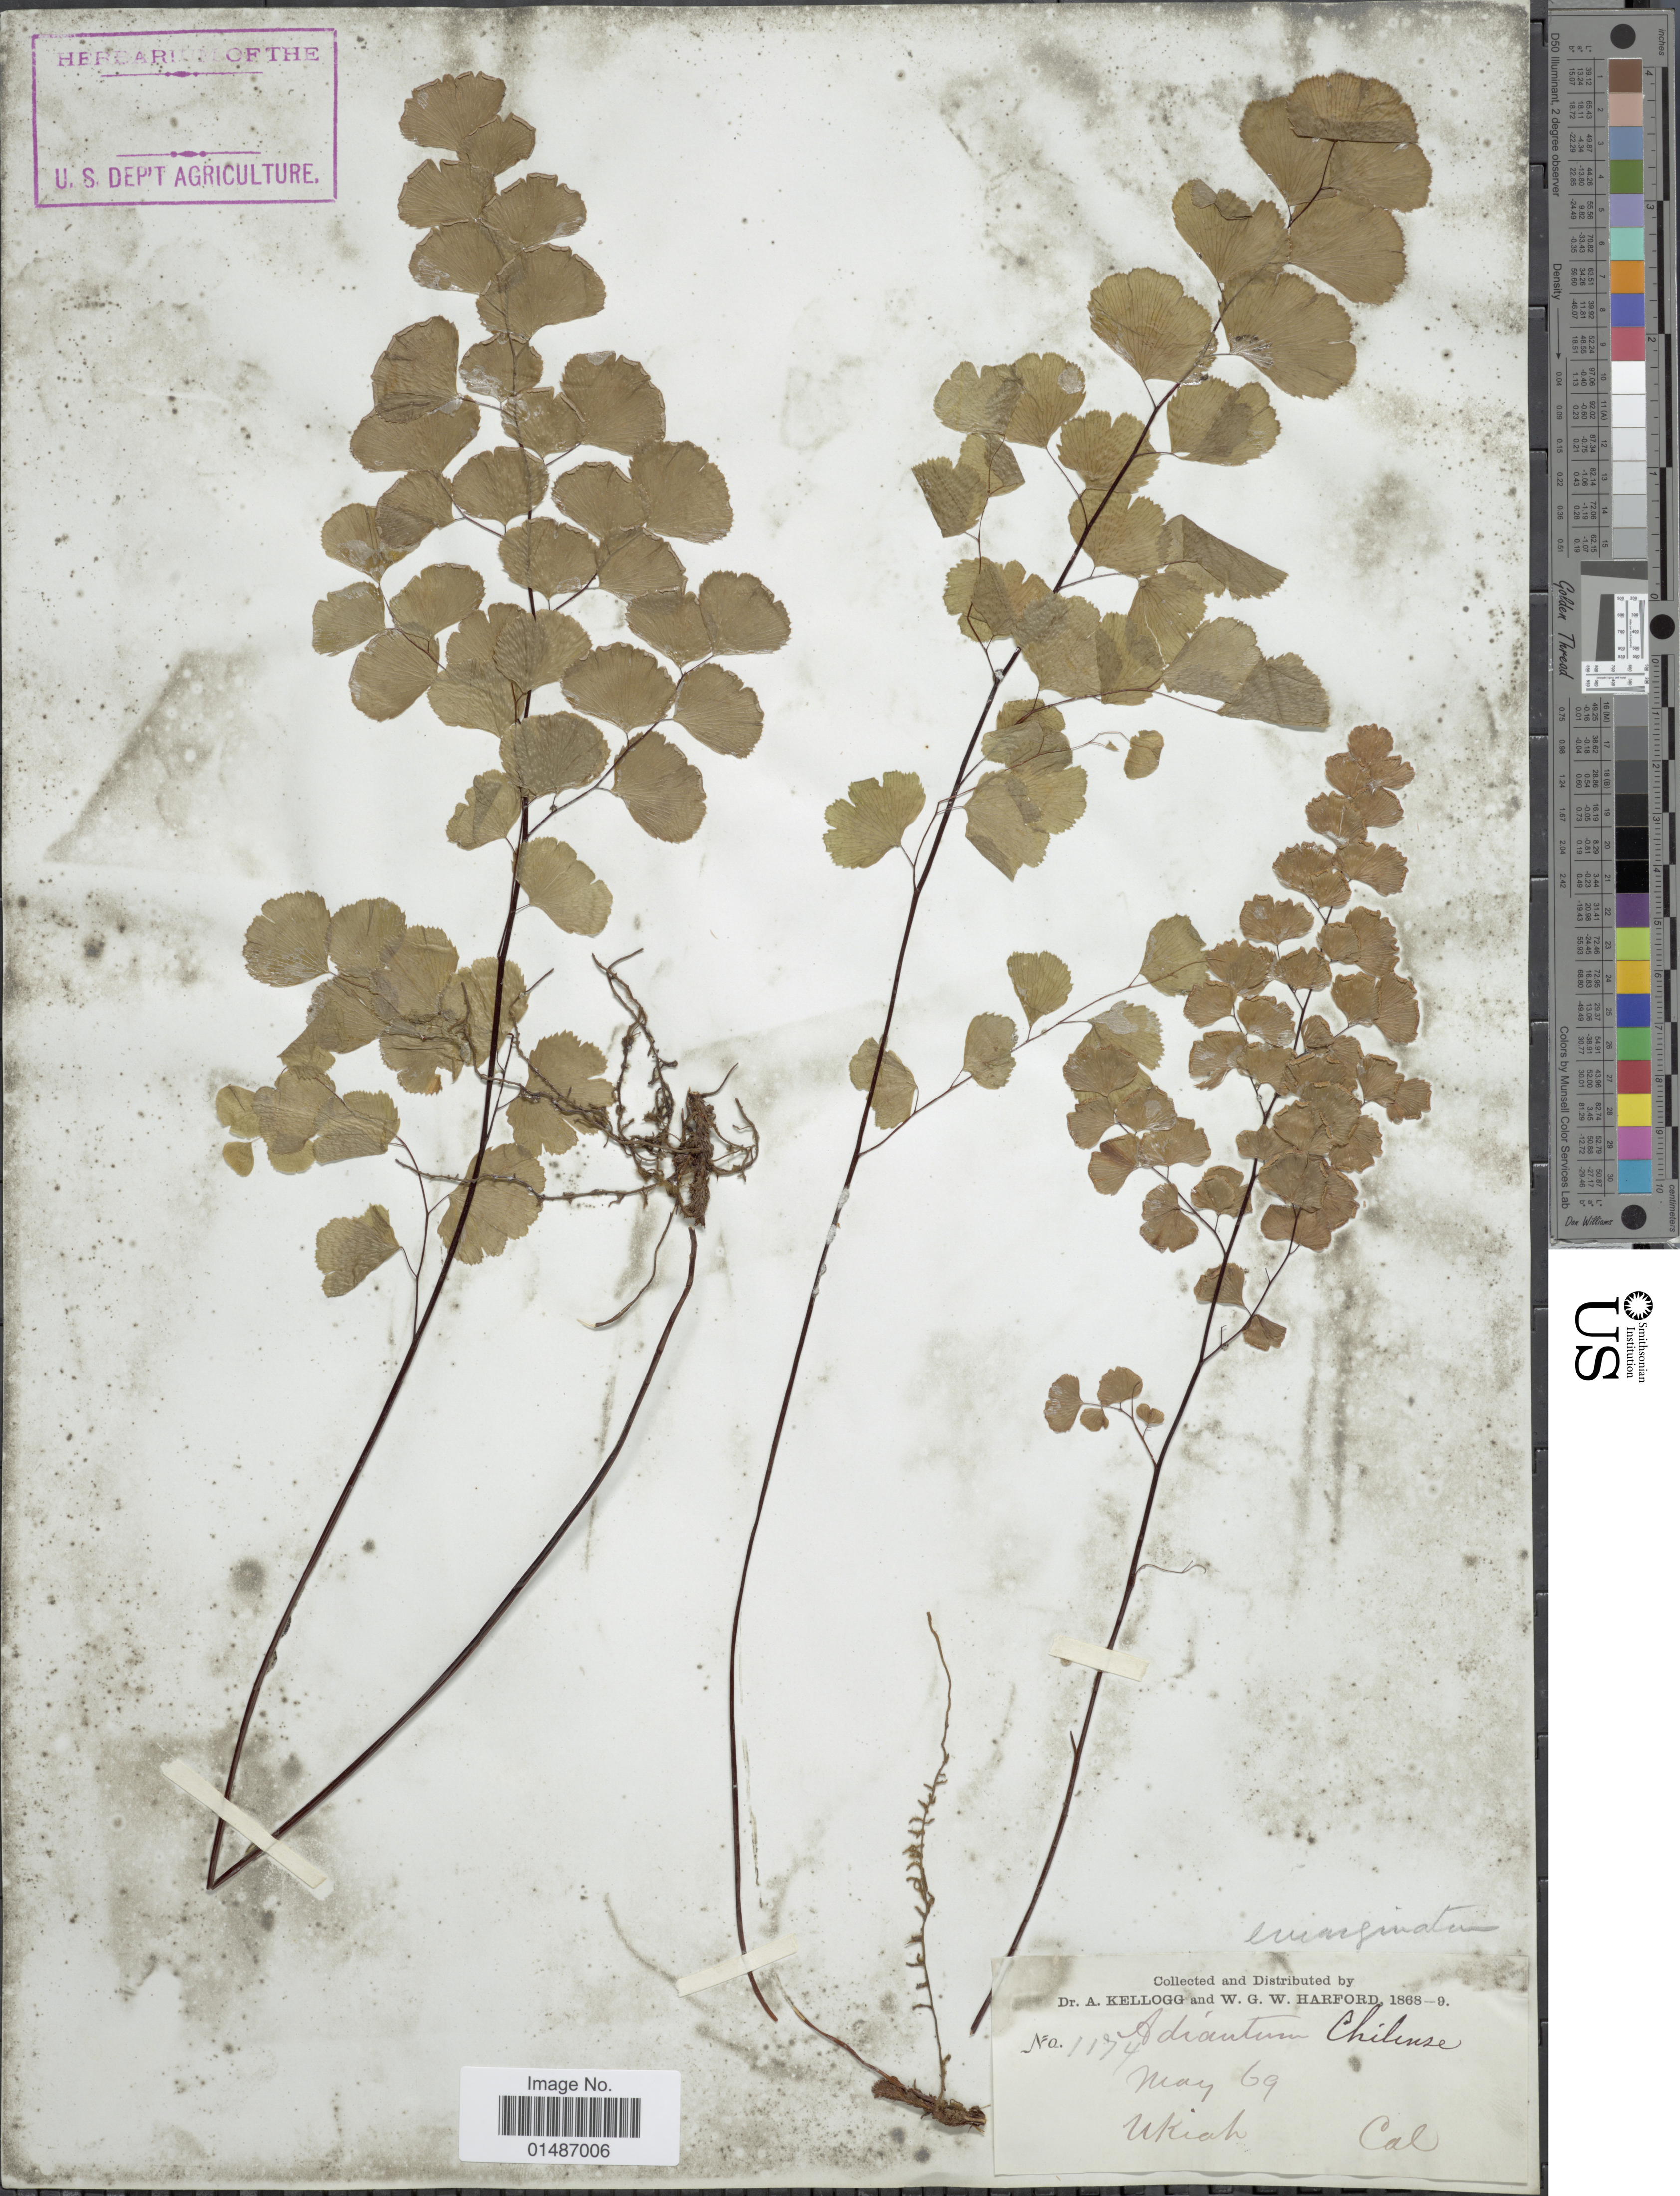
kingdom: Plantae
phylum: Tracheophyta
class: Polypodiopsida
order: Polypodiales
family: Pteridaceae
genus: Adiantum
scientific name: Adiantum jordanii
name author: C.H. Mull.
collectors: A. Kellogg & W. G. W. Harford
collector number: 1174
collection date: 1869-05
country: United States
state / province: California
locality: Ukiah.